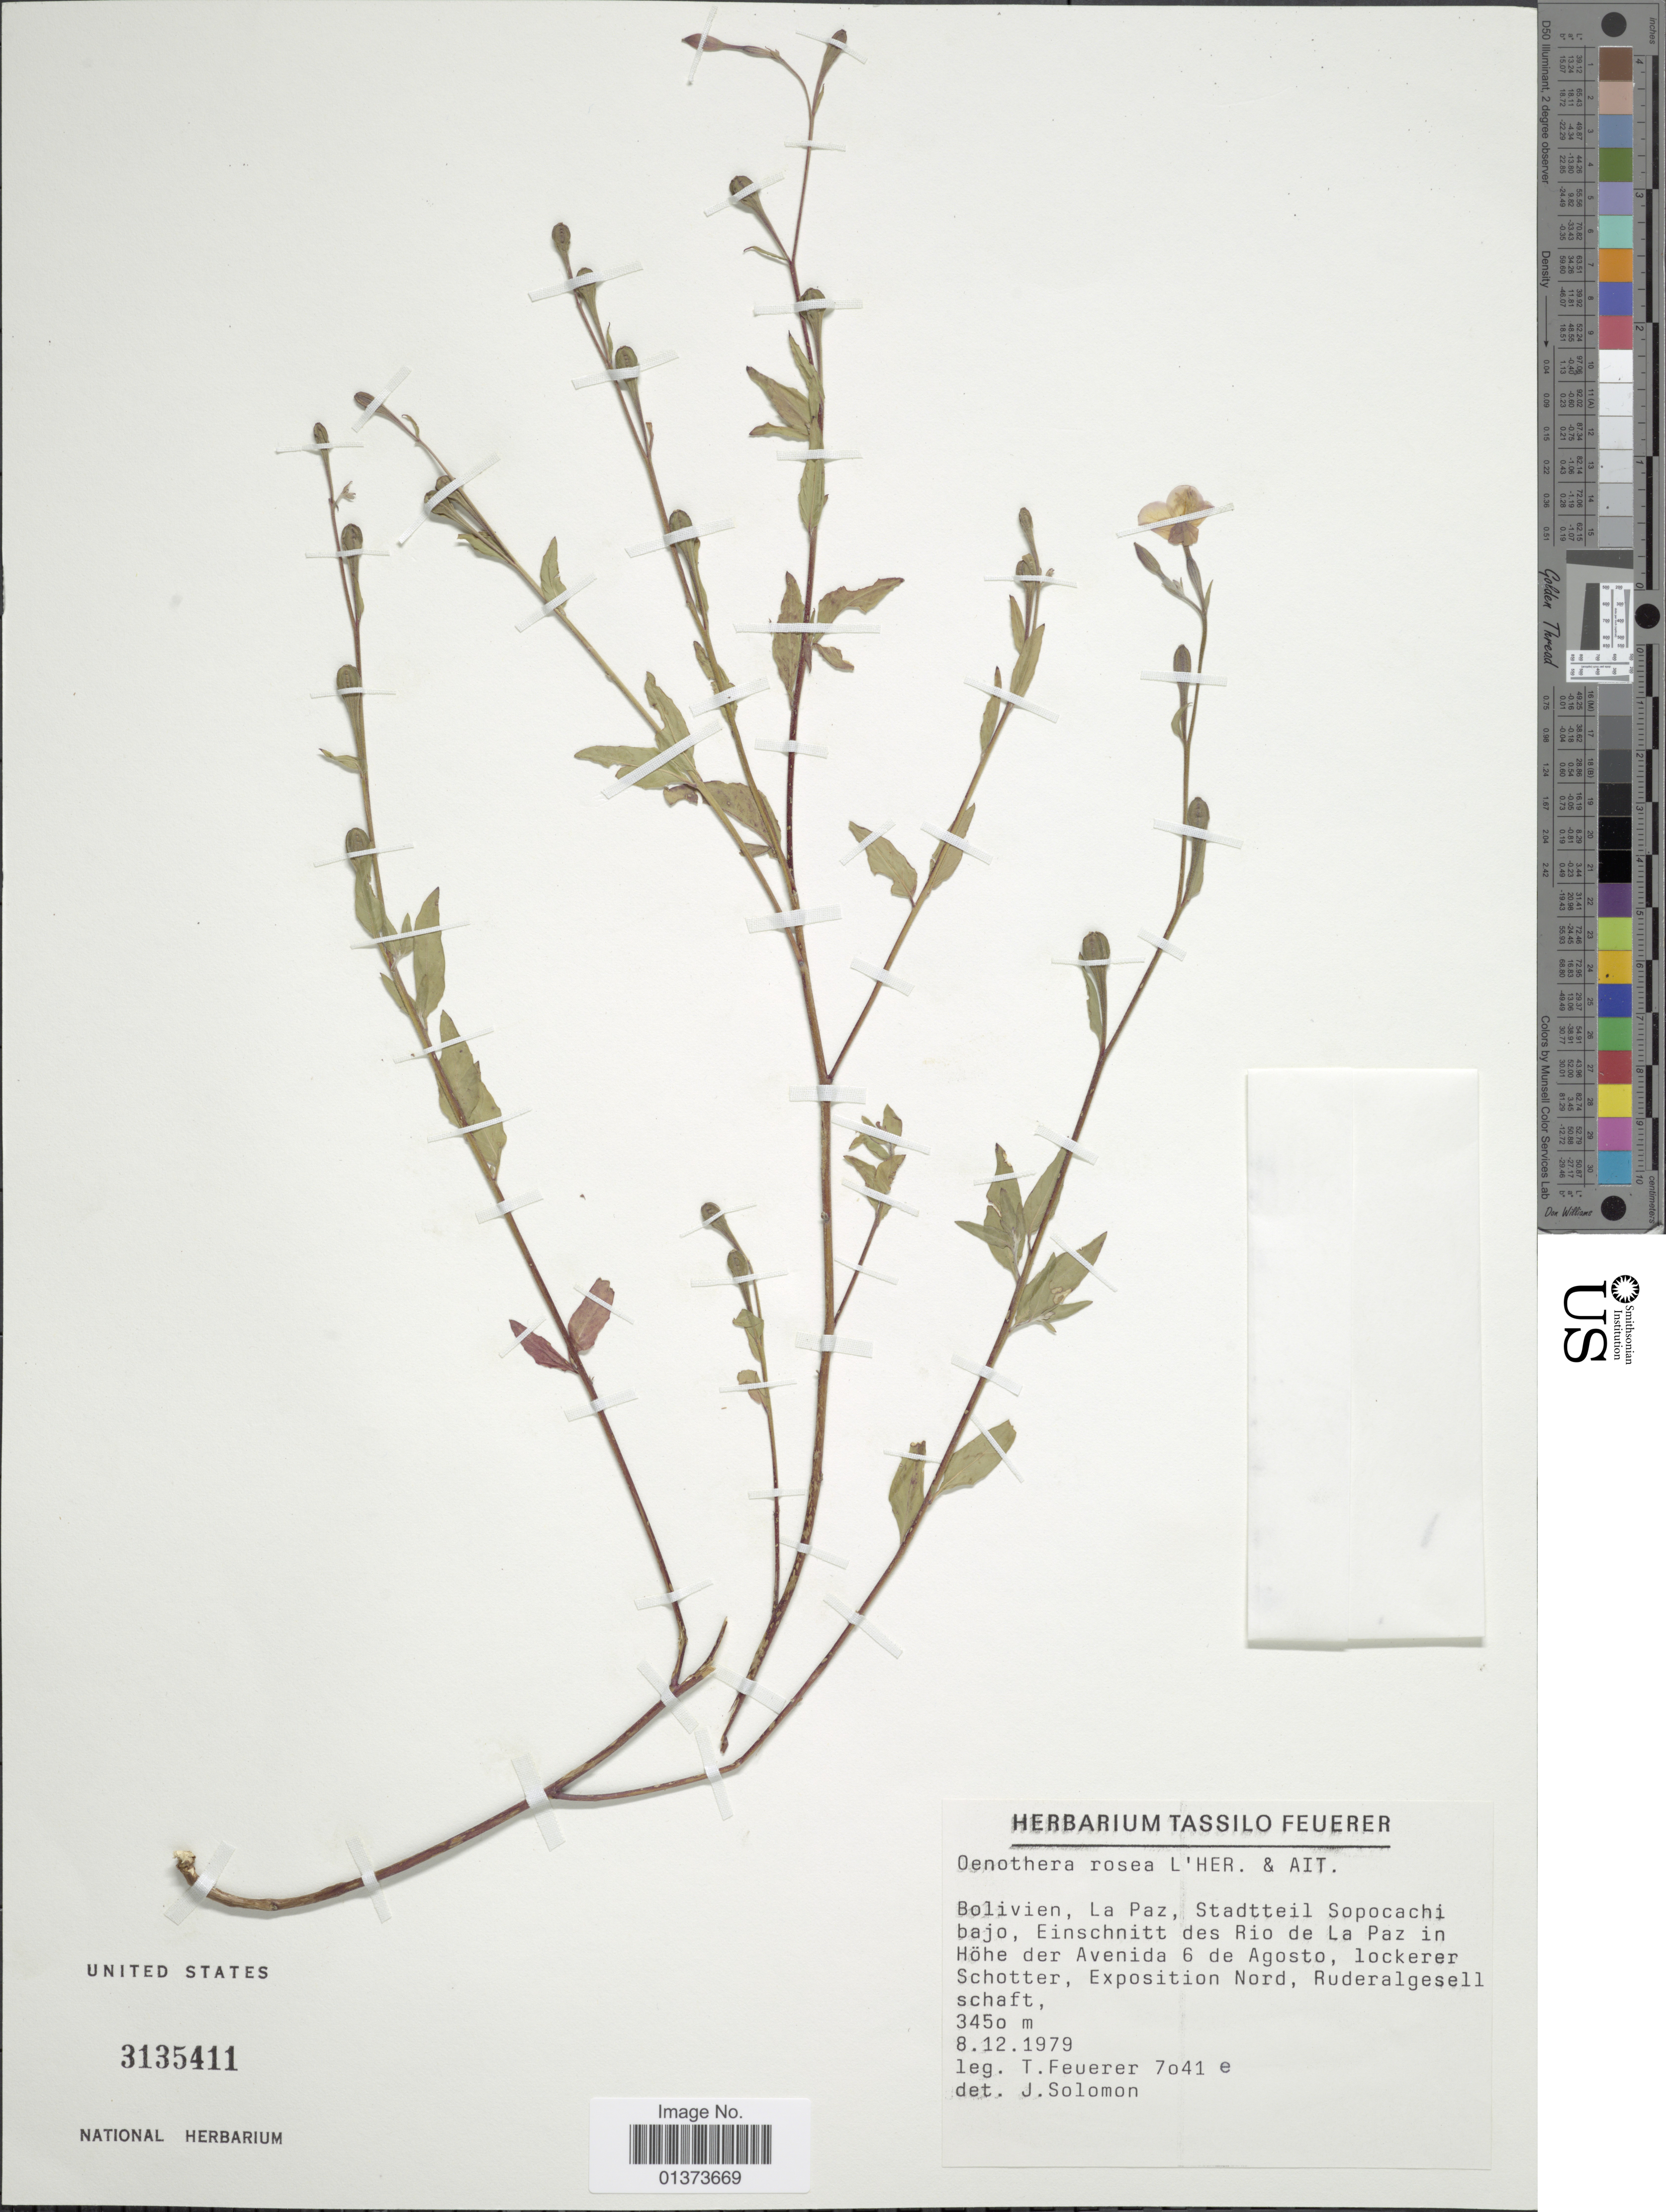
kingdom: Plantae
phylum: Tracheophyta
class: Magnoliopsida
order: Myrtales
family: Onagraceae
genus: Oenothera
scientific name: Oenothera rosea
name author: L'Hér. ex Aiton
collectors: T. Feuerer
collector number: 7041e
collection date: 1979-12-08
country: Bolivia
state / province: La Paz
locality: Stadtteil Sopocachi bajo, Einschnitt des Rio de La Paz in Höhe der Avenida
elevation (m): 3450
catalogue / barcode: US 3135411